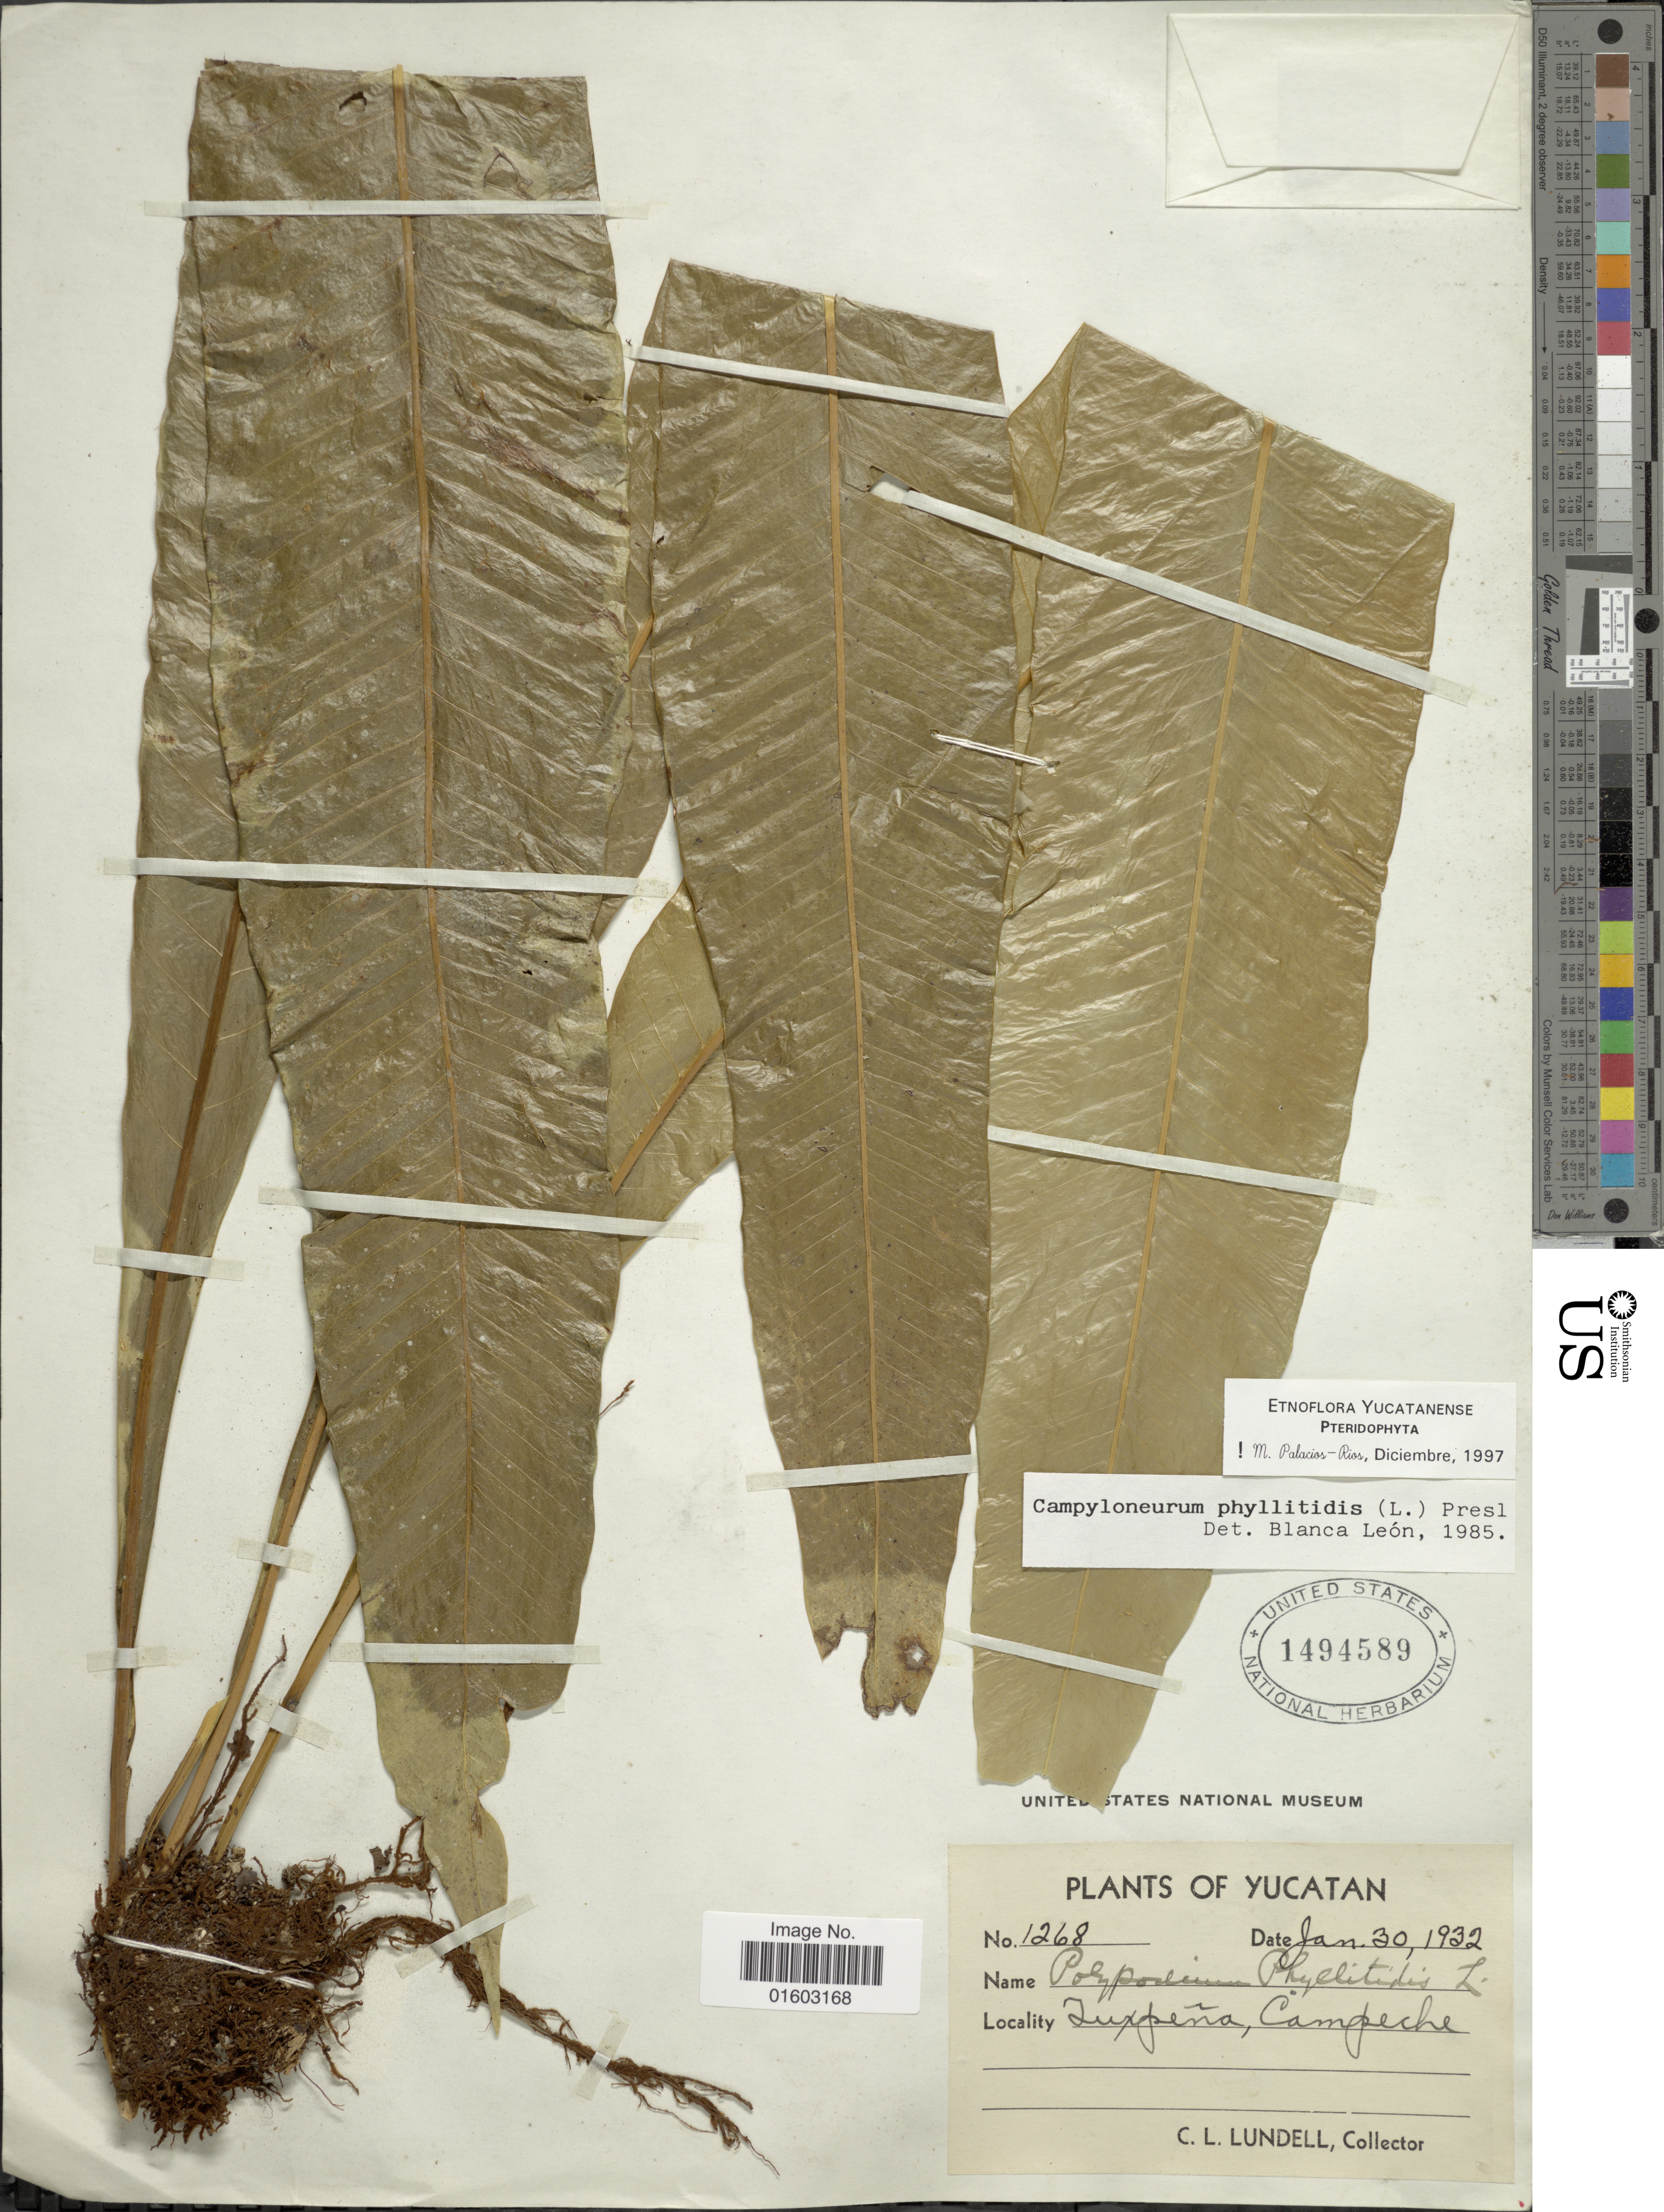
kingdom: Plantae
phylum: Tracheophyta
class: Polypodiopsida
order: Polypodiales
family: Polypodiaceae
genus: Campyloneurum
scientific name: Campyloneurum phyllitidis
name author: (L.) C. Presl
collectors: C. L. Lundell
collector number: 1268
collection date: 1932-01-30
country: Mexico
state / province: Yucatán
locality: Juxpena, Campeche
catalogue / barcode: US 1494589